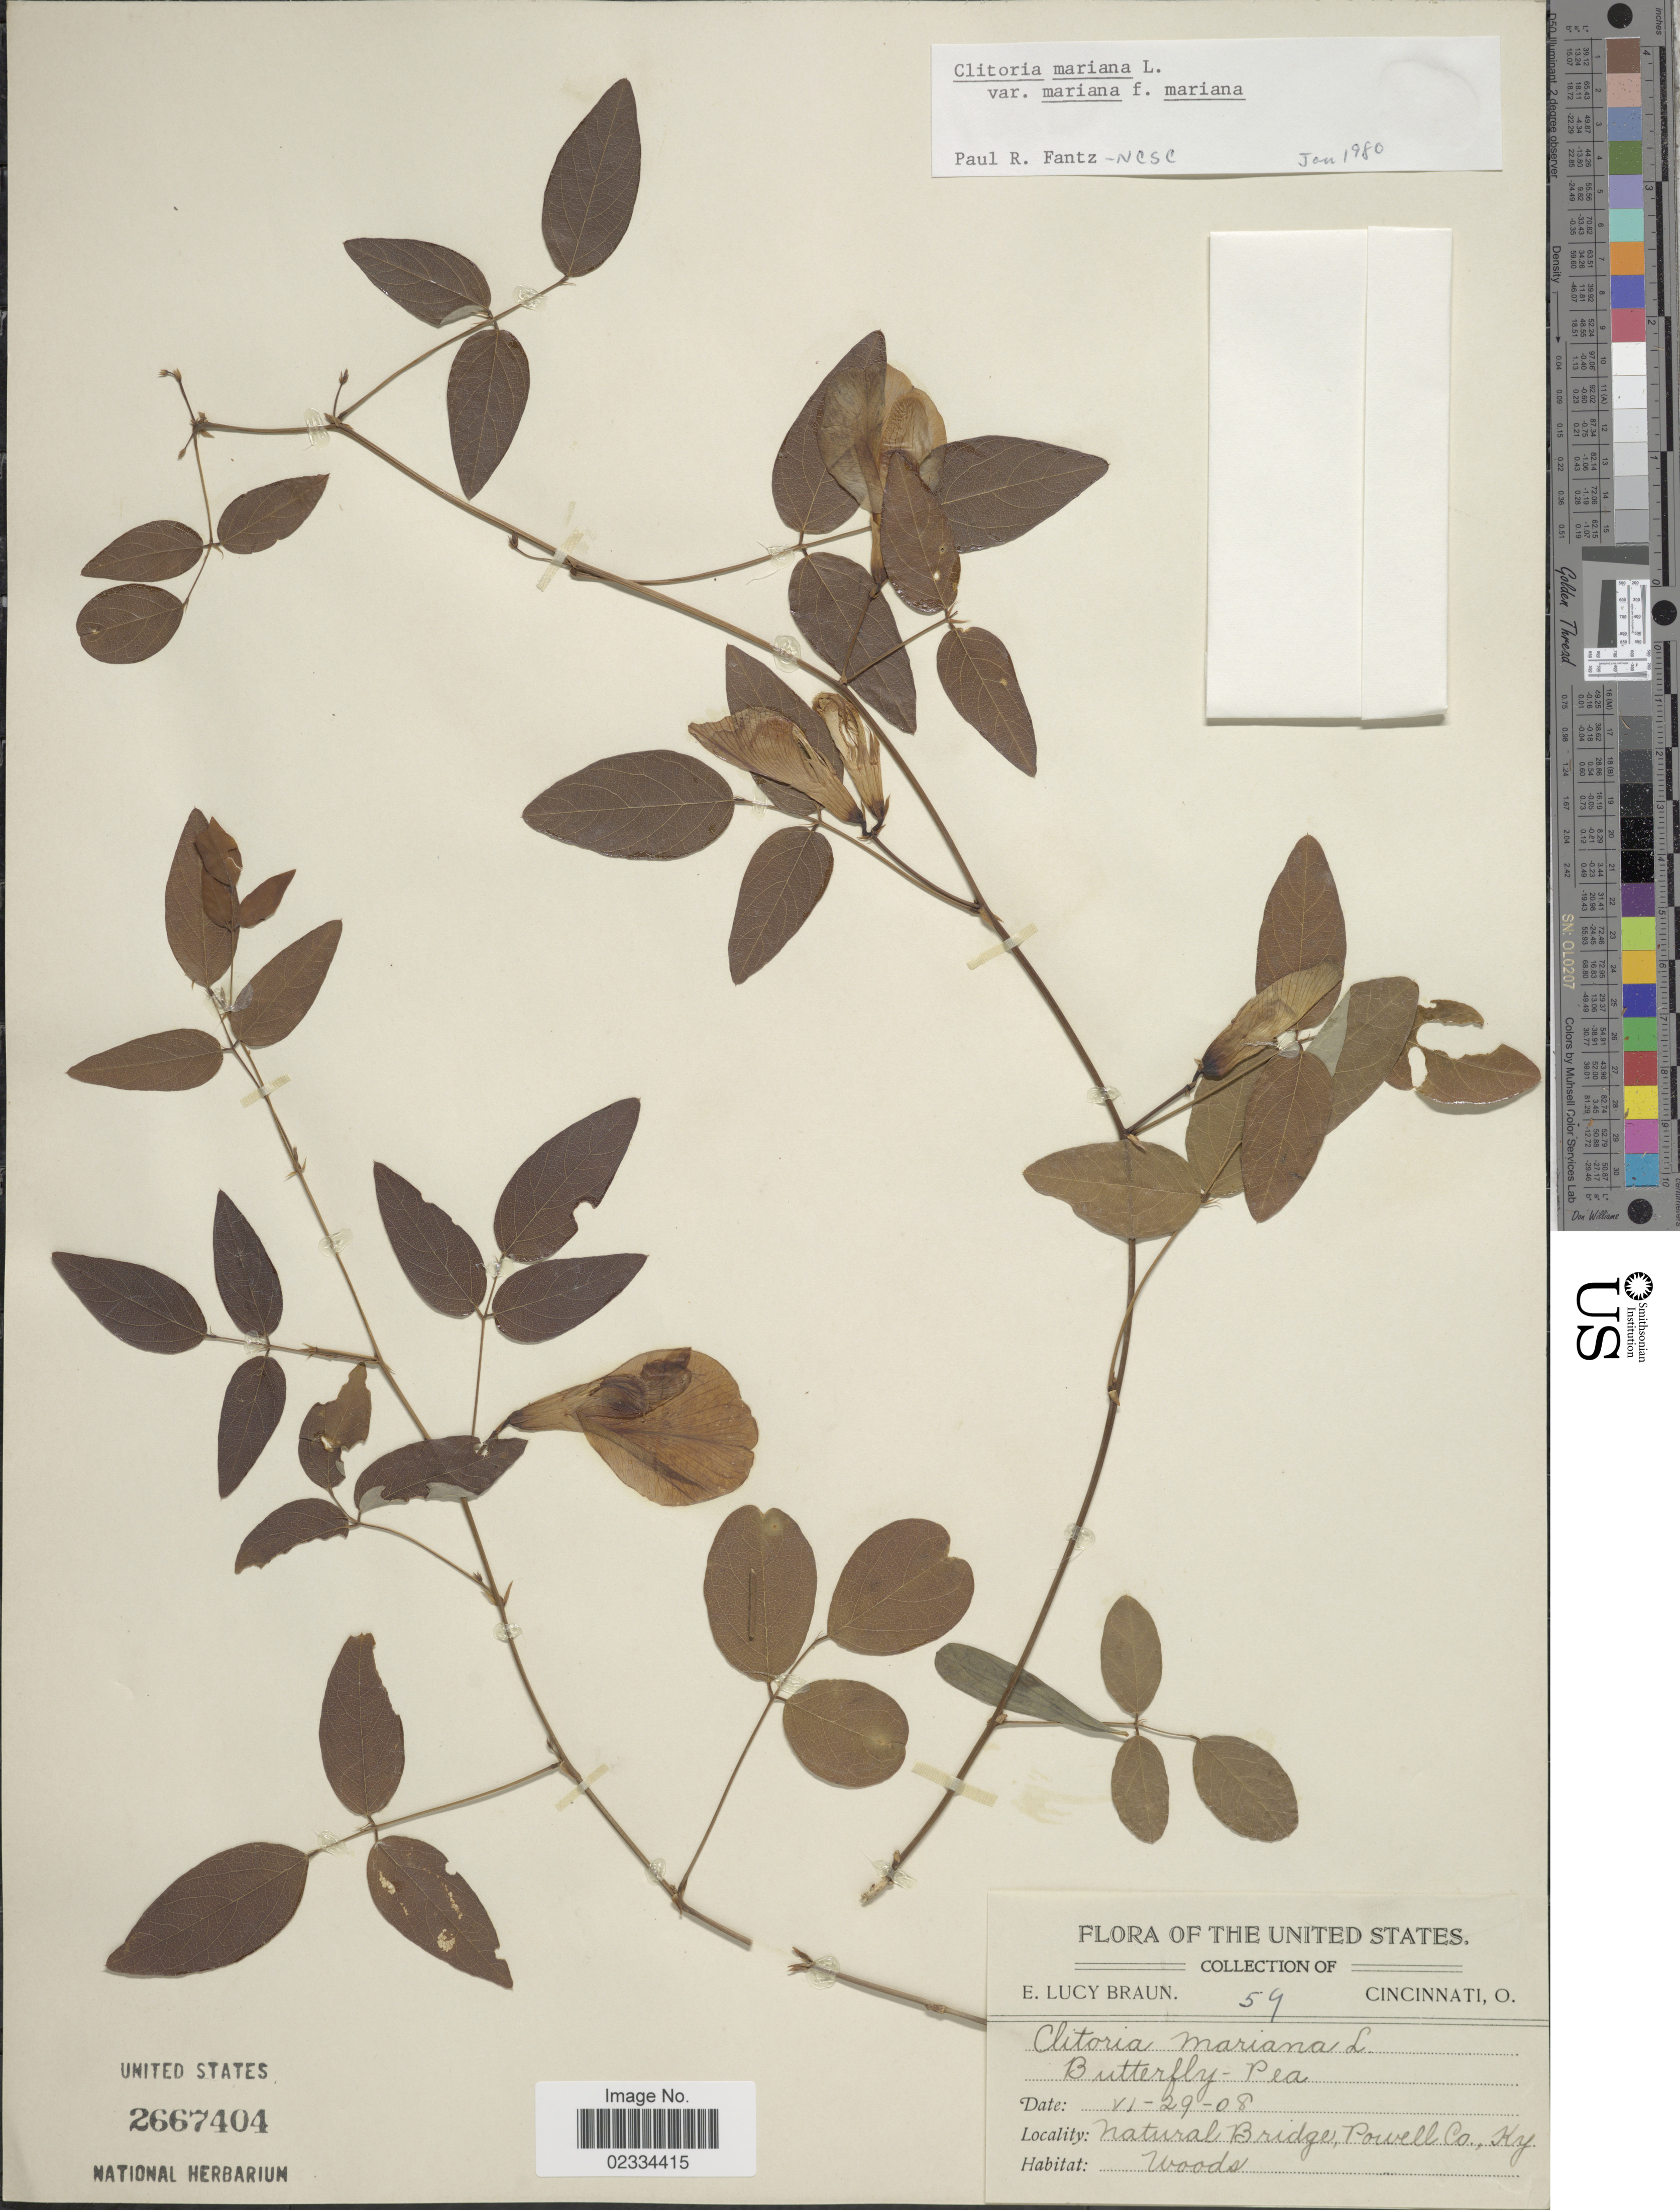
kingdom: Plantae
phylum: Tracheophyta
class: Magnoliopsida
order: Fabales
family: Fabaceae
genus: Clitoria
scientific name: Clitoria mariana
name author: L.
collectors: E. L. Braun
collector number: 59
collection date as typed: Transcribed d/m/y: 29/6/8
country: United States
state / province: Kentucky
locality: Natural Bridge, Powell Co.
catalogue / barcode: US 2667404